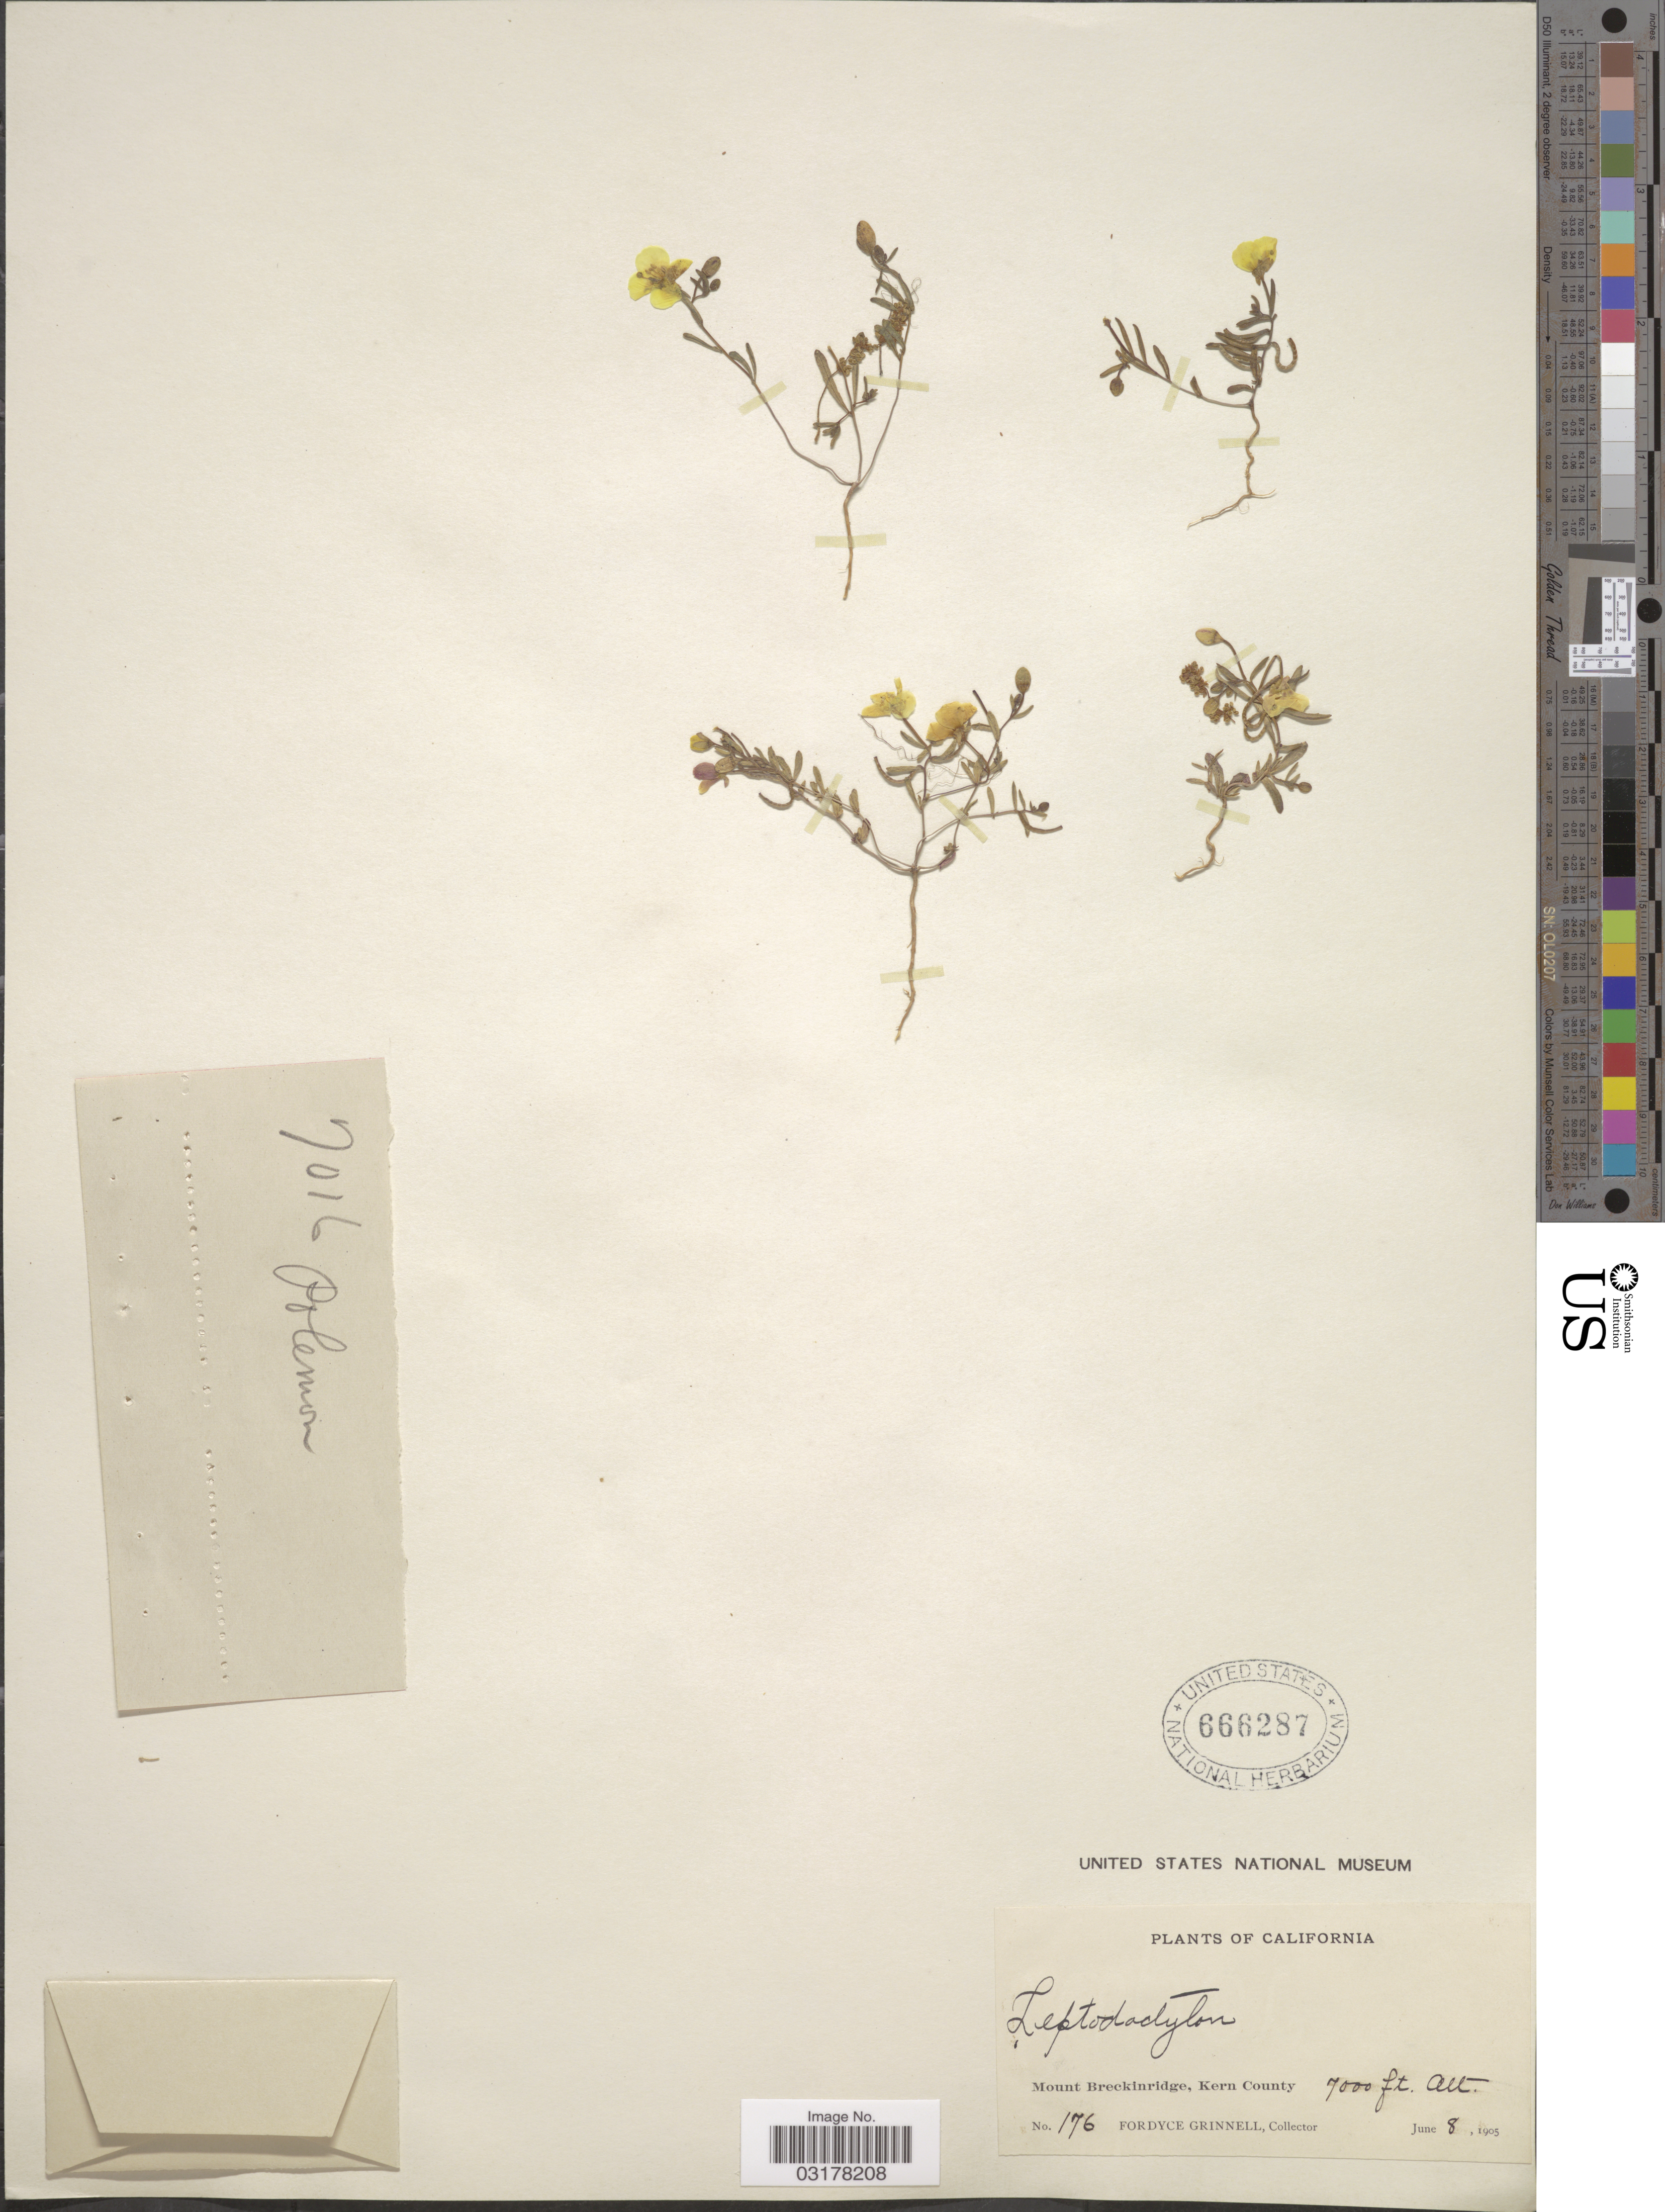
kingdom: Plantae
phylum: Tracheophyta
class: Magnoliopsida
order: Ericales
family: Polemoniaceae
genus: Linanthus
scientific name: Linanthus sp.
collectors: F. Grinnell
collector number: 176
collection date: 1905-06-08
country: United States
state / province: California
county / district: Kern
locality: Mount Breckinridge, Kern County.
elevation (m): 2134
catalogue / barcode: US 666287